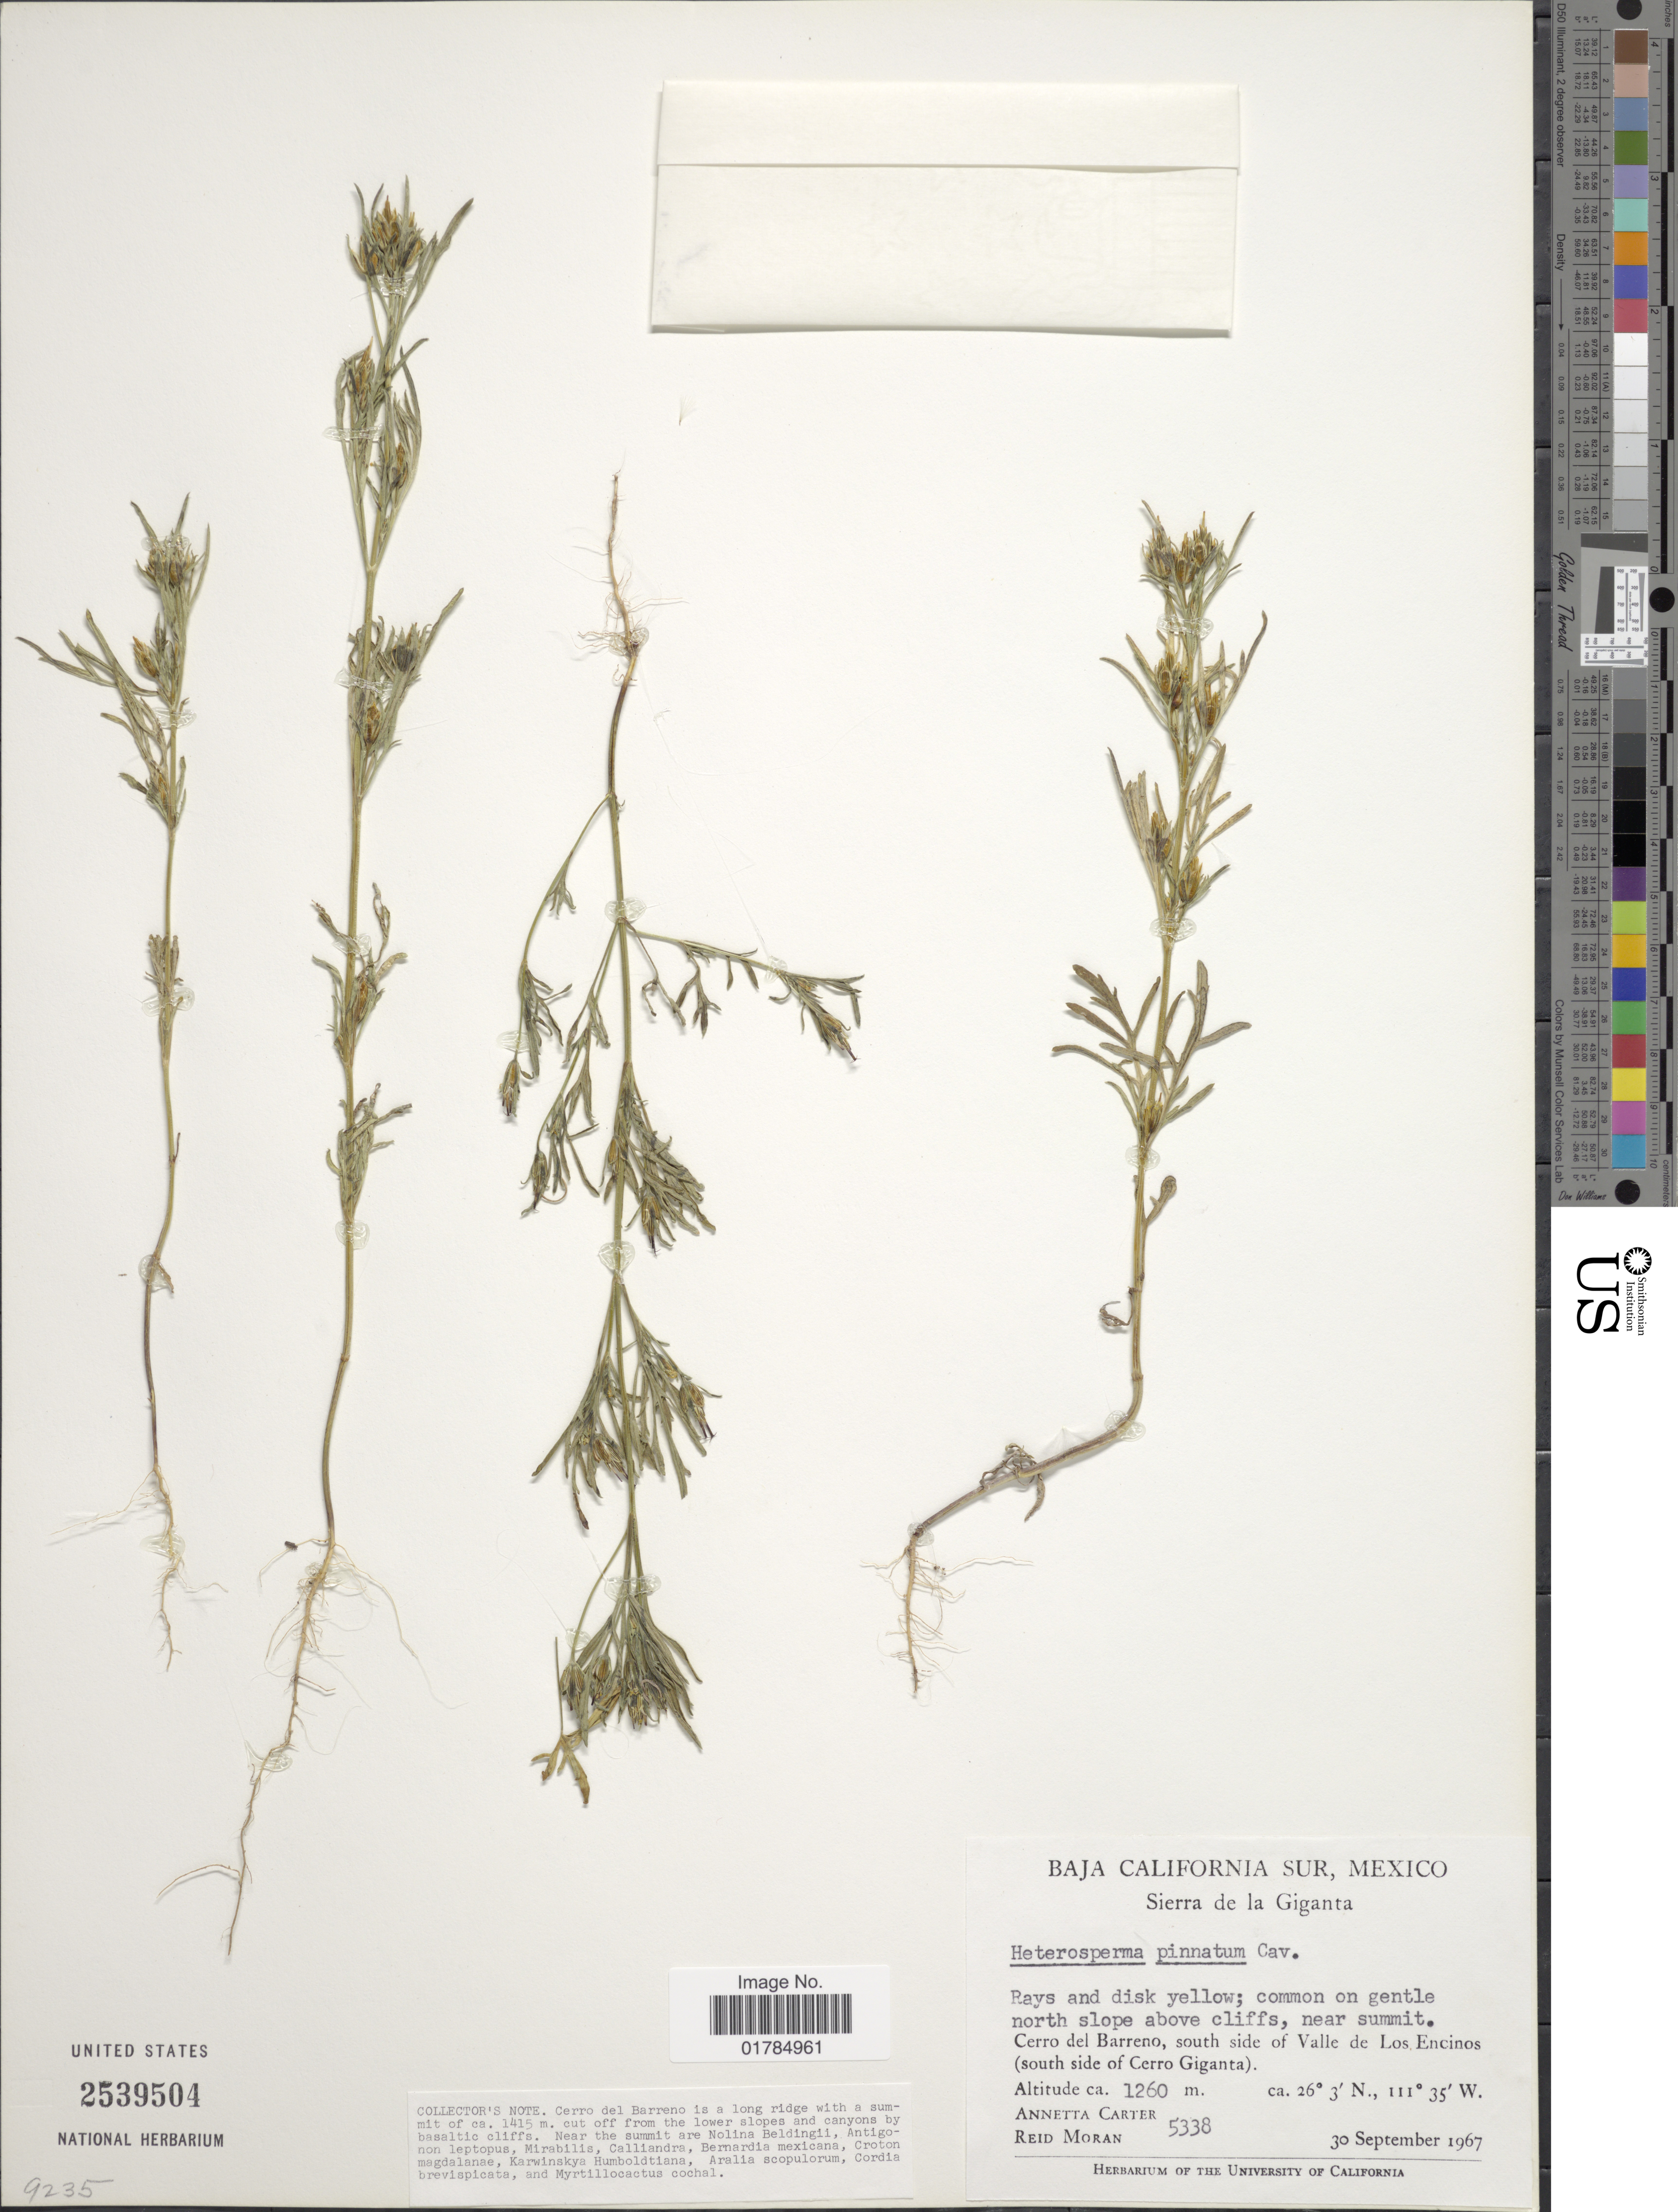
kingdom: Plantae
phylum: Tracheophyta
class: Magnoliopsida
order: Asterales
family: Asteraceae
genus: Heterosperma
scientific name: Heterosperma pinnatum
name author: Cav.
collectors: A. Carter & R. V. Moran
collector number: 5338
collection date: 1967-09-30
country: Mexico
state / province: Baja California Sur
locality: Cerro del Barreno, south side of Valle de Los Encinos (south side of Cerro Giganta)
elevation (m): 1260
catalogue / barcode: US 2539504